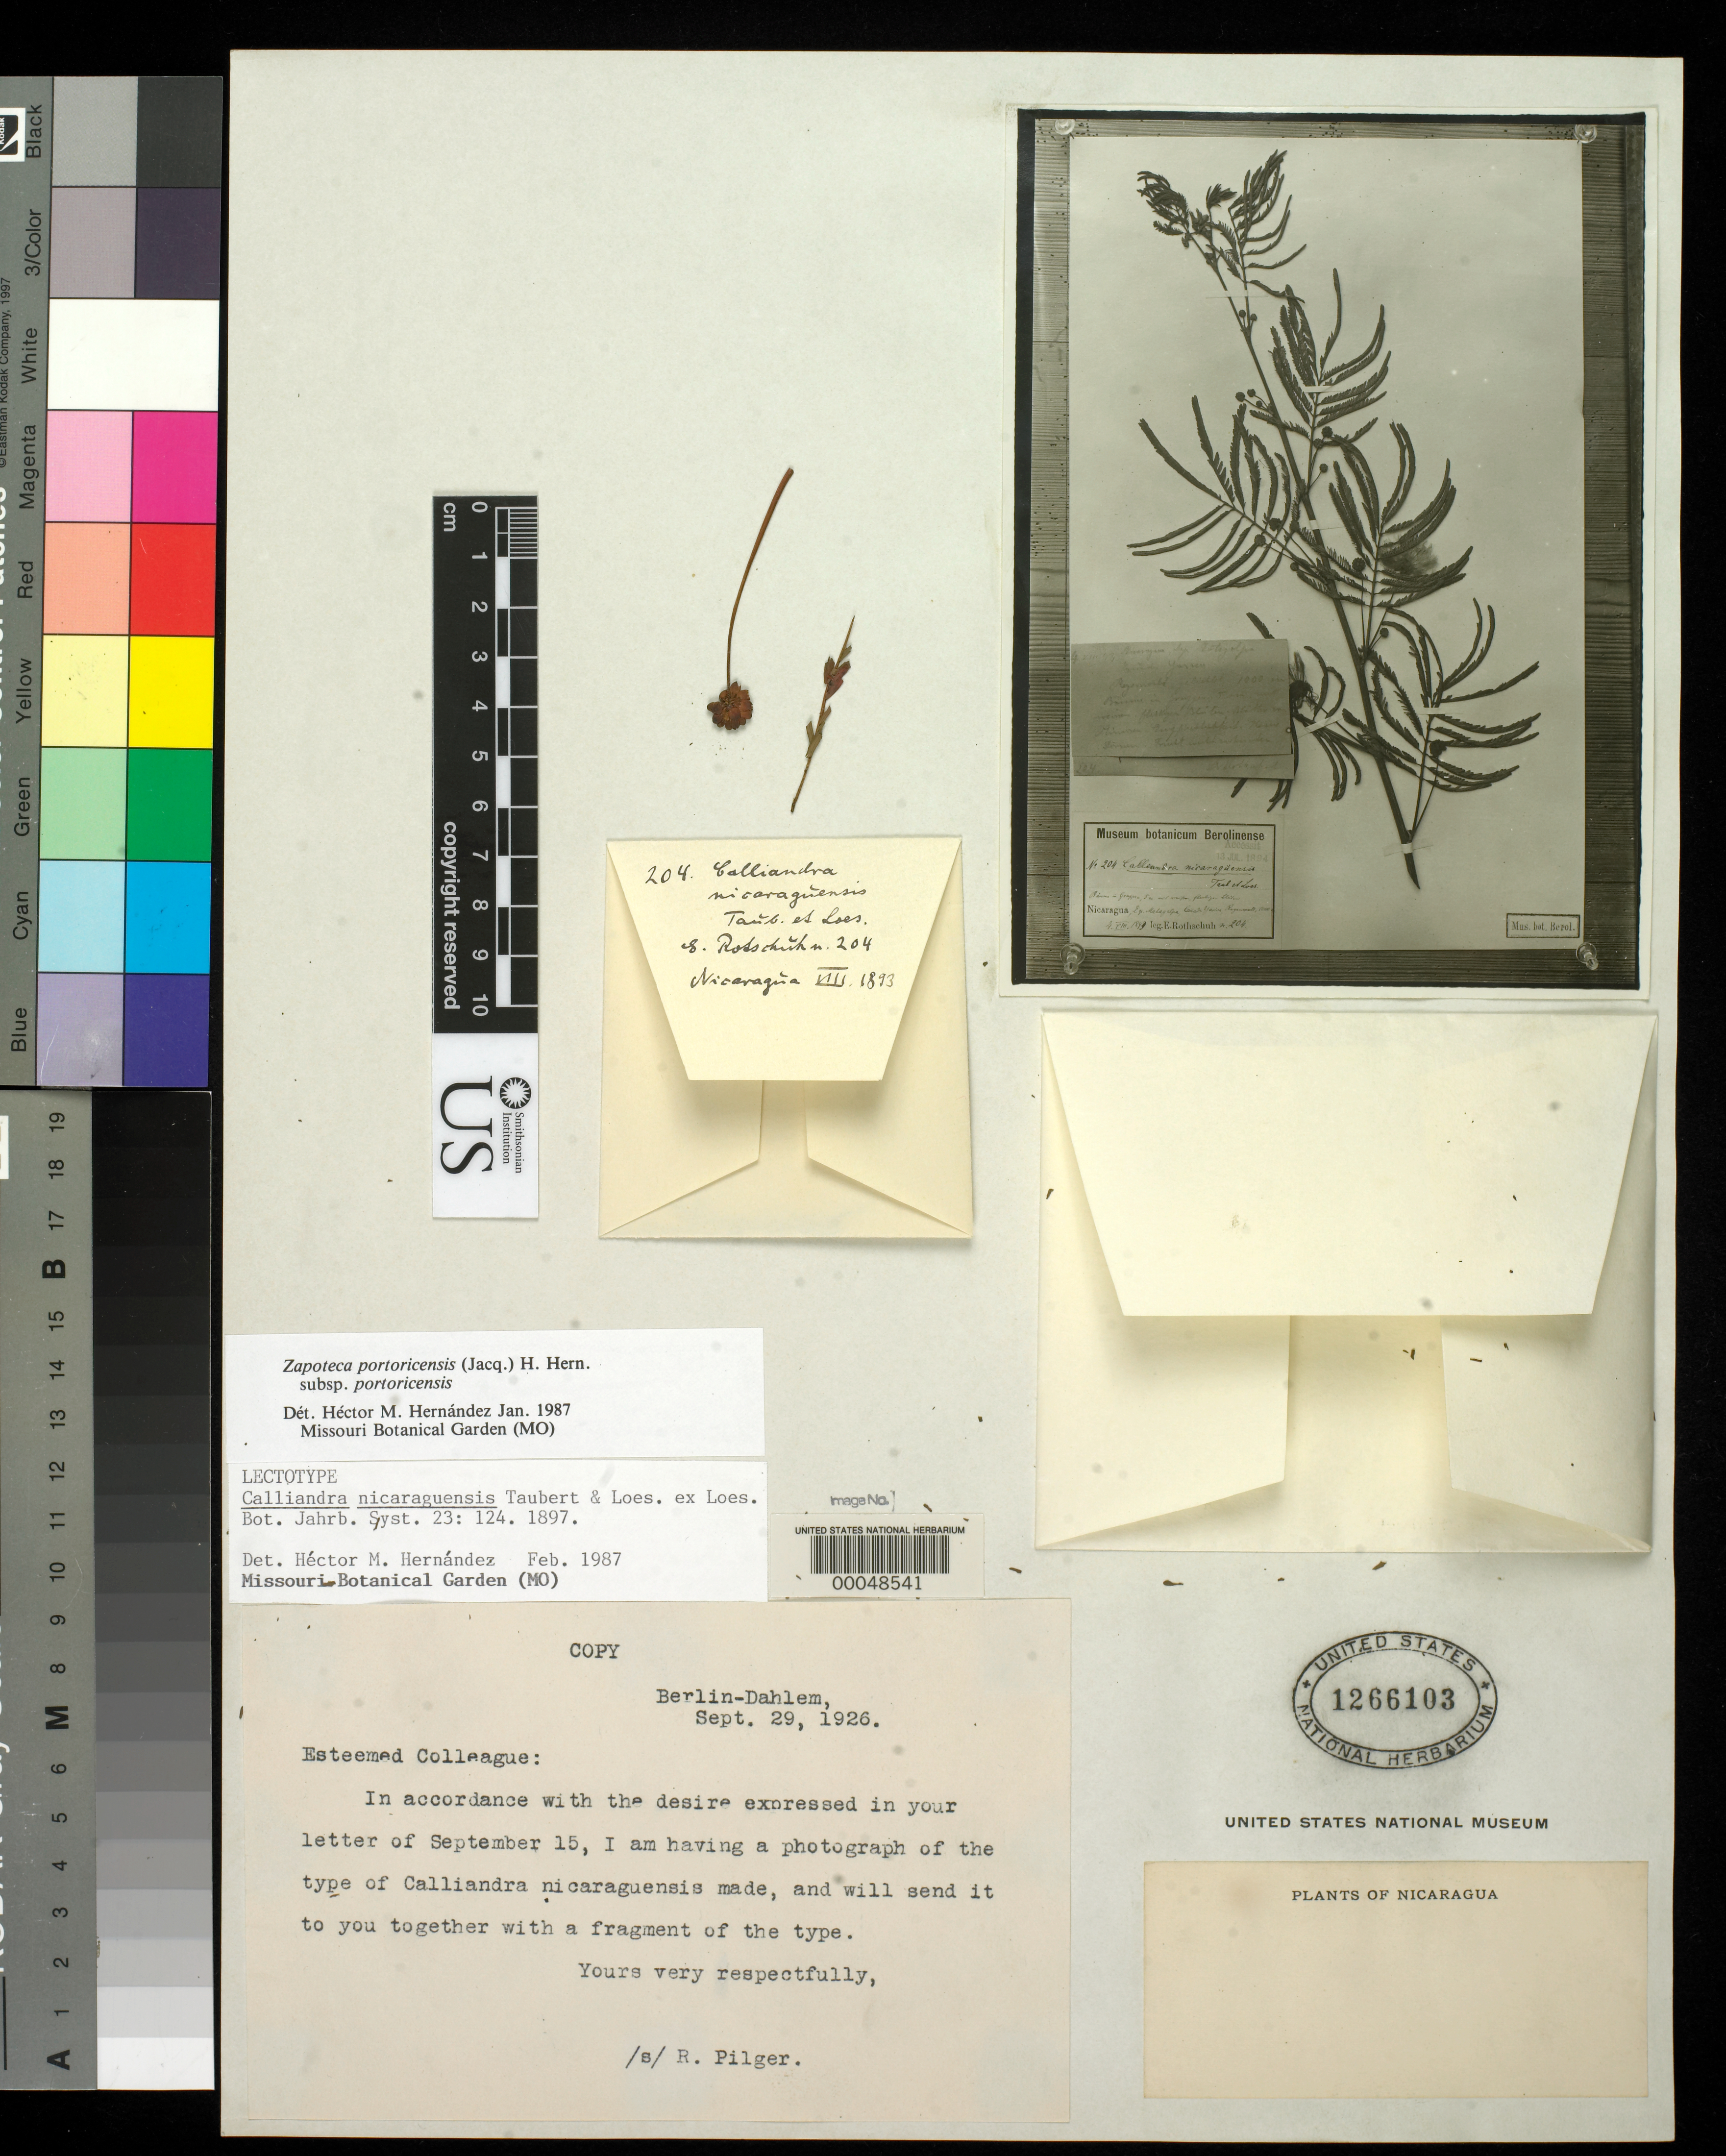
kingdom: Plantae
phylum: Tracheophyta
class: Magnoliopsida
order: Fabales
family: Fabaceae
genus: Calliandra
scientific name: Calliandra nicaraguensis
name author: Taub. & Loes.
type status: Lectotype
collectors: E. Rothschuh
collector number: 204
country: Nicaragua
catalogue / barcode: US 1266103